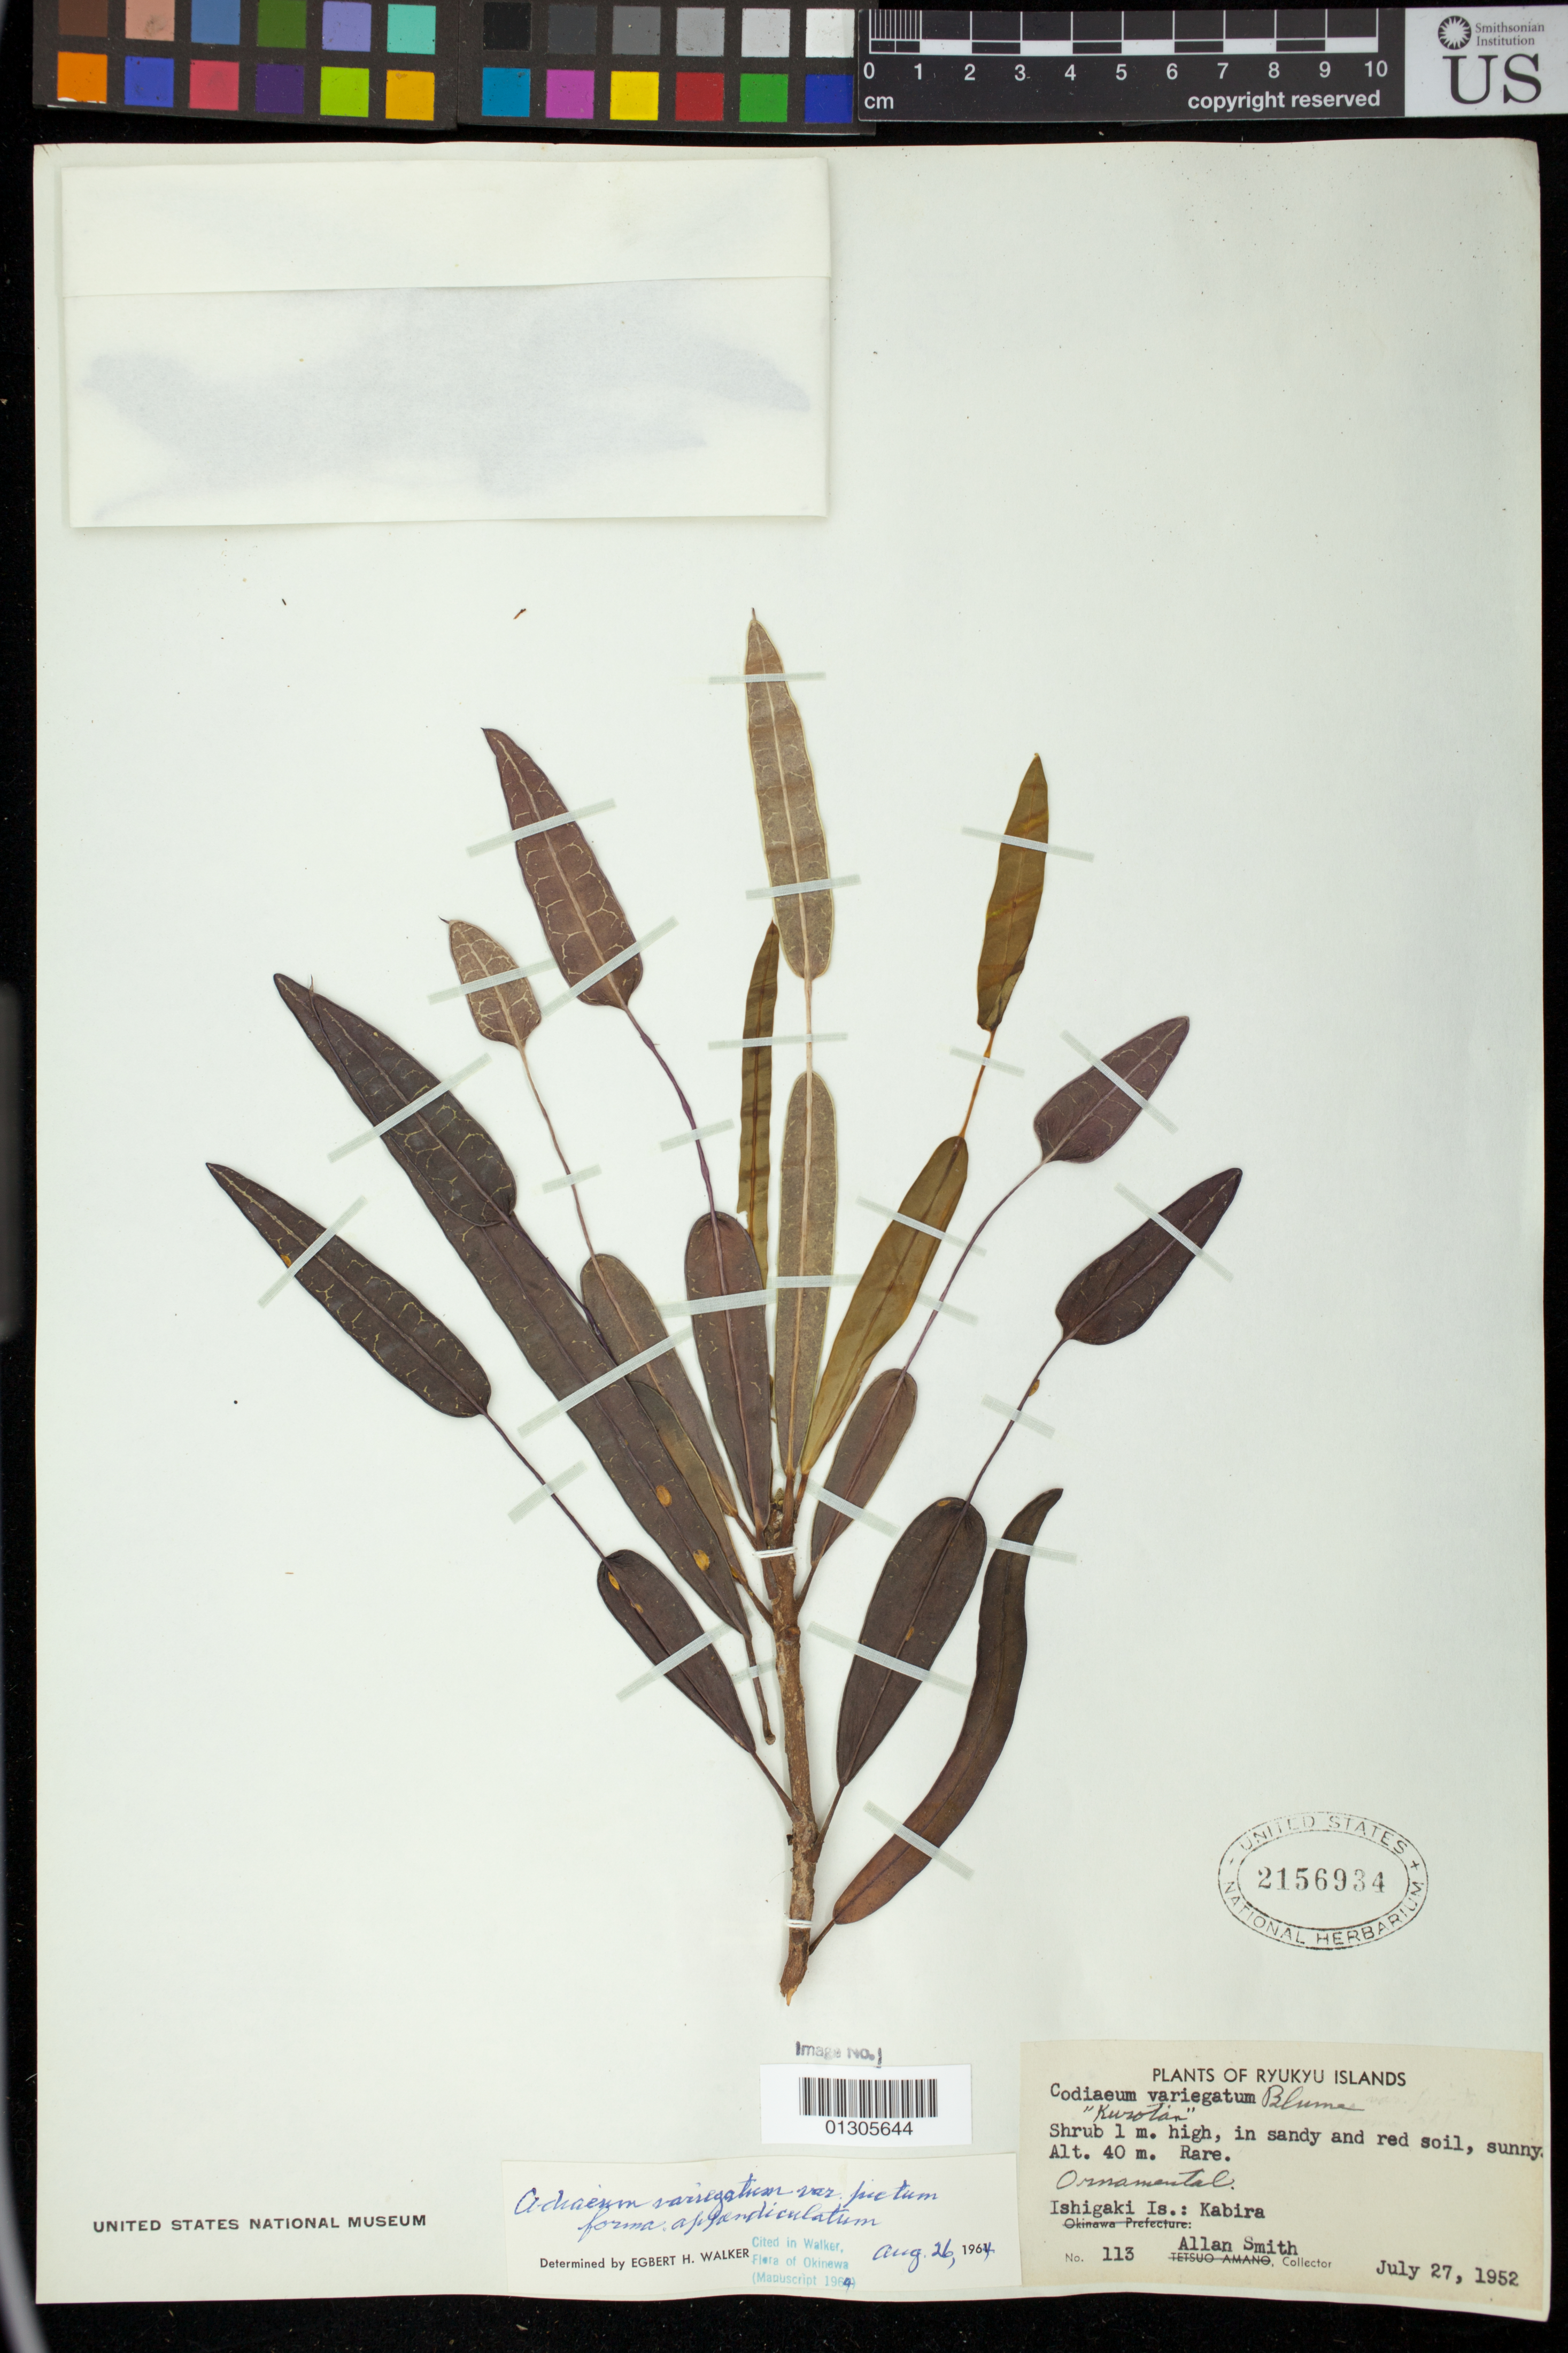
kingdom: Plantae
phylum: Tracheophyta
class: Magnoliopsida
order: Malpighiales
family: Euphorbiaceae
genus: Codiaeum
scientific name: Codiaeum variegatum f. appendiculatum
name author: Čelak.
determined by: Walker, E. H.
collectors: A. Smith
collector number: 113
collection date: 1952-07-27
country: Japan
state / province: Okinawa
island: Ishigaki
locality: Kabira.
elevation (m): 40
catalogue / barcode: US 2156934